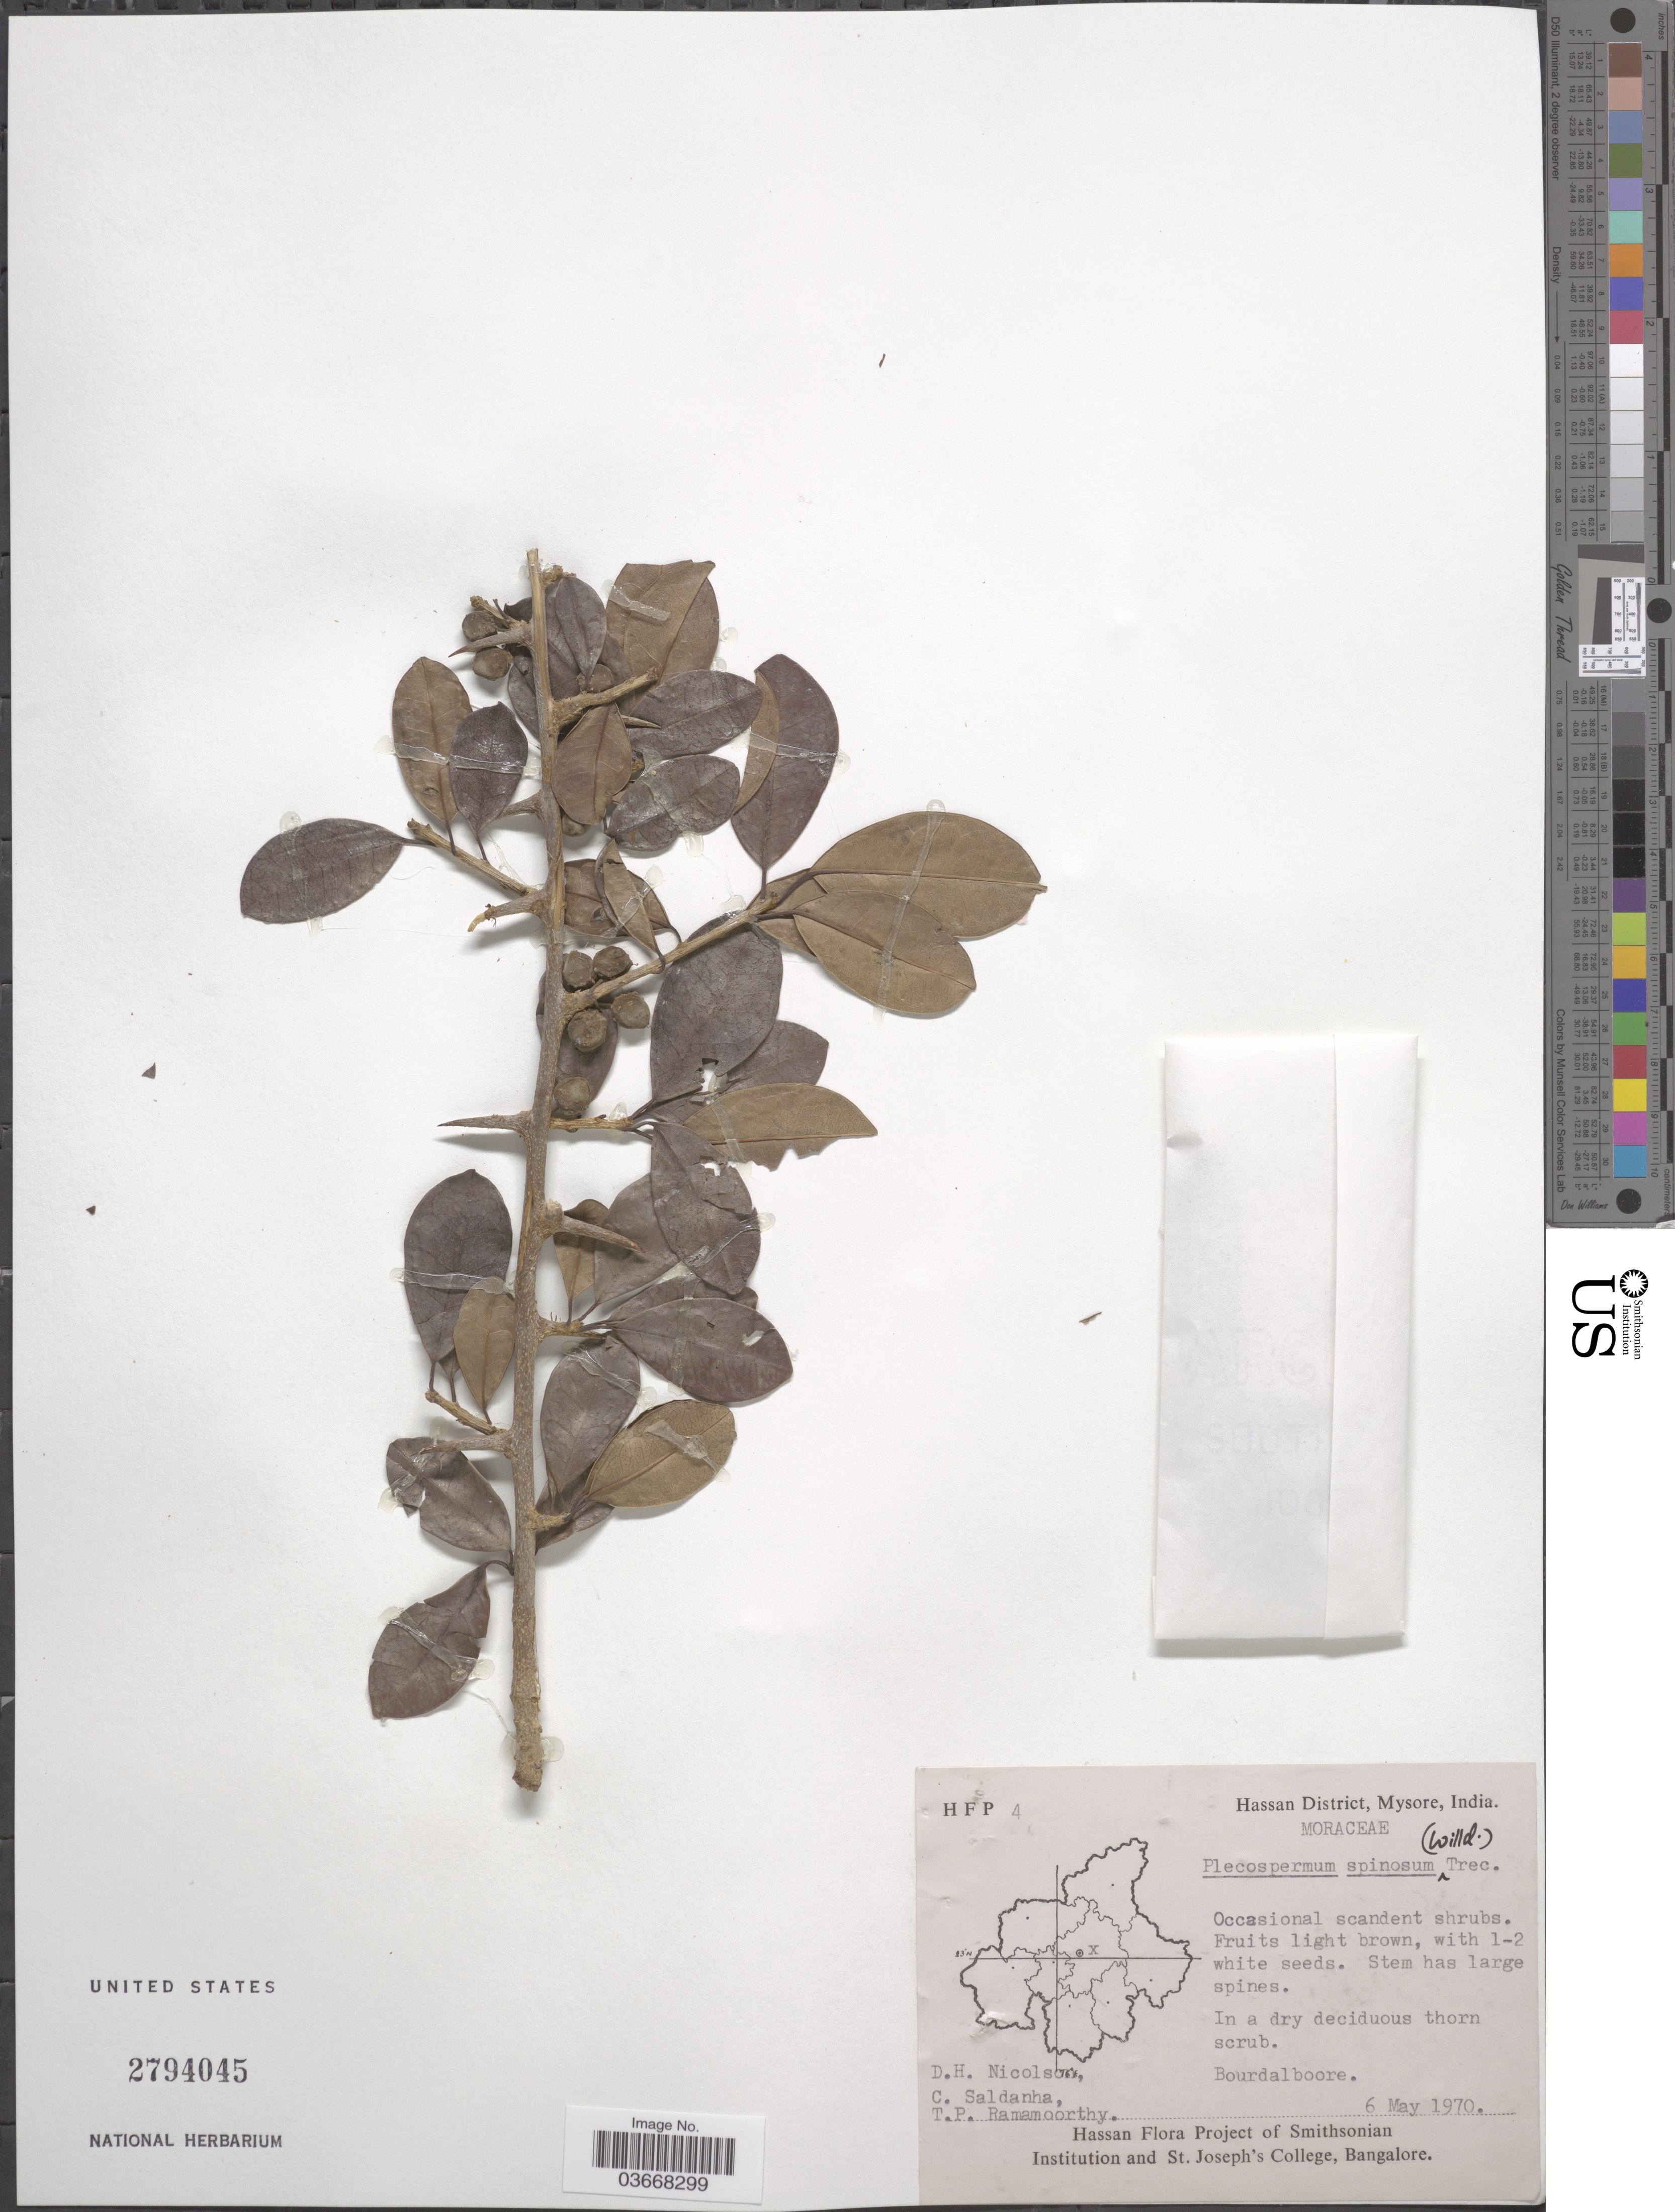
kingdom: Plantae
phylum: Tracheophyta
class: Magnoliopsida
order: Rosales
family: Moraceae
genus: Maclura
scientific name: Maclura spinosa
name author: (Willd.) C.C. Berg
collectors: D. H. Nicolson, C. Saldanha & T. P. Ramamoorthy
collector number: HFP4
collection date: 1970-05-06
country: India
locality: Hassan District, Mysore. Bourdalboore.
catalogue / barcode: US 2794045